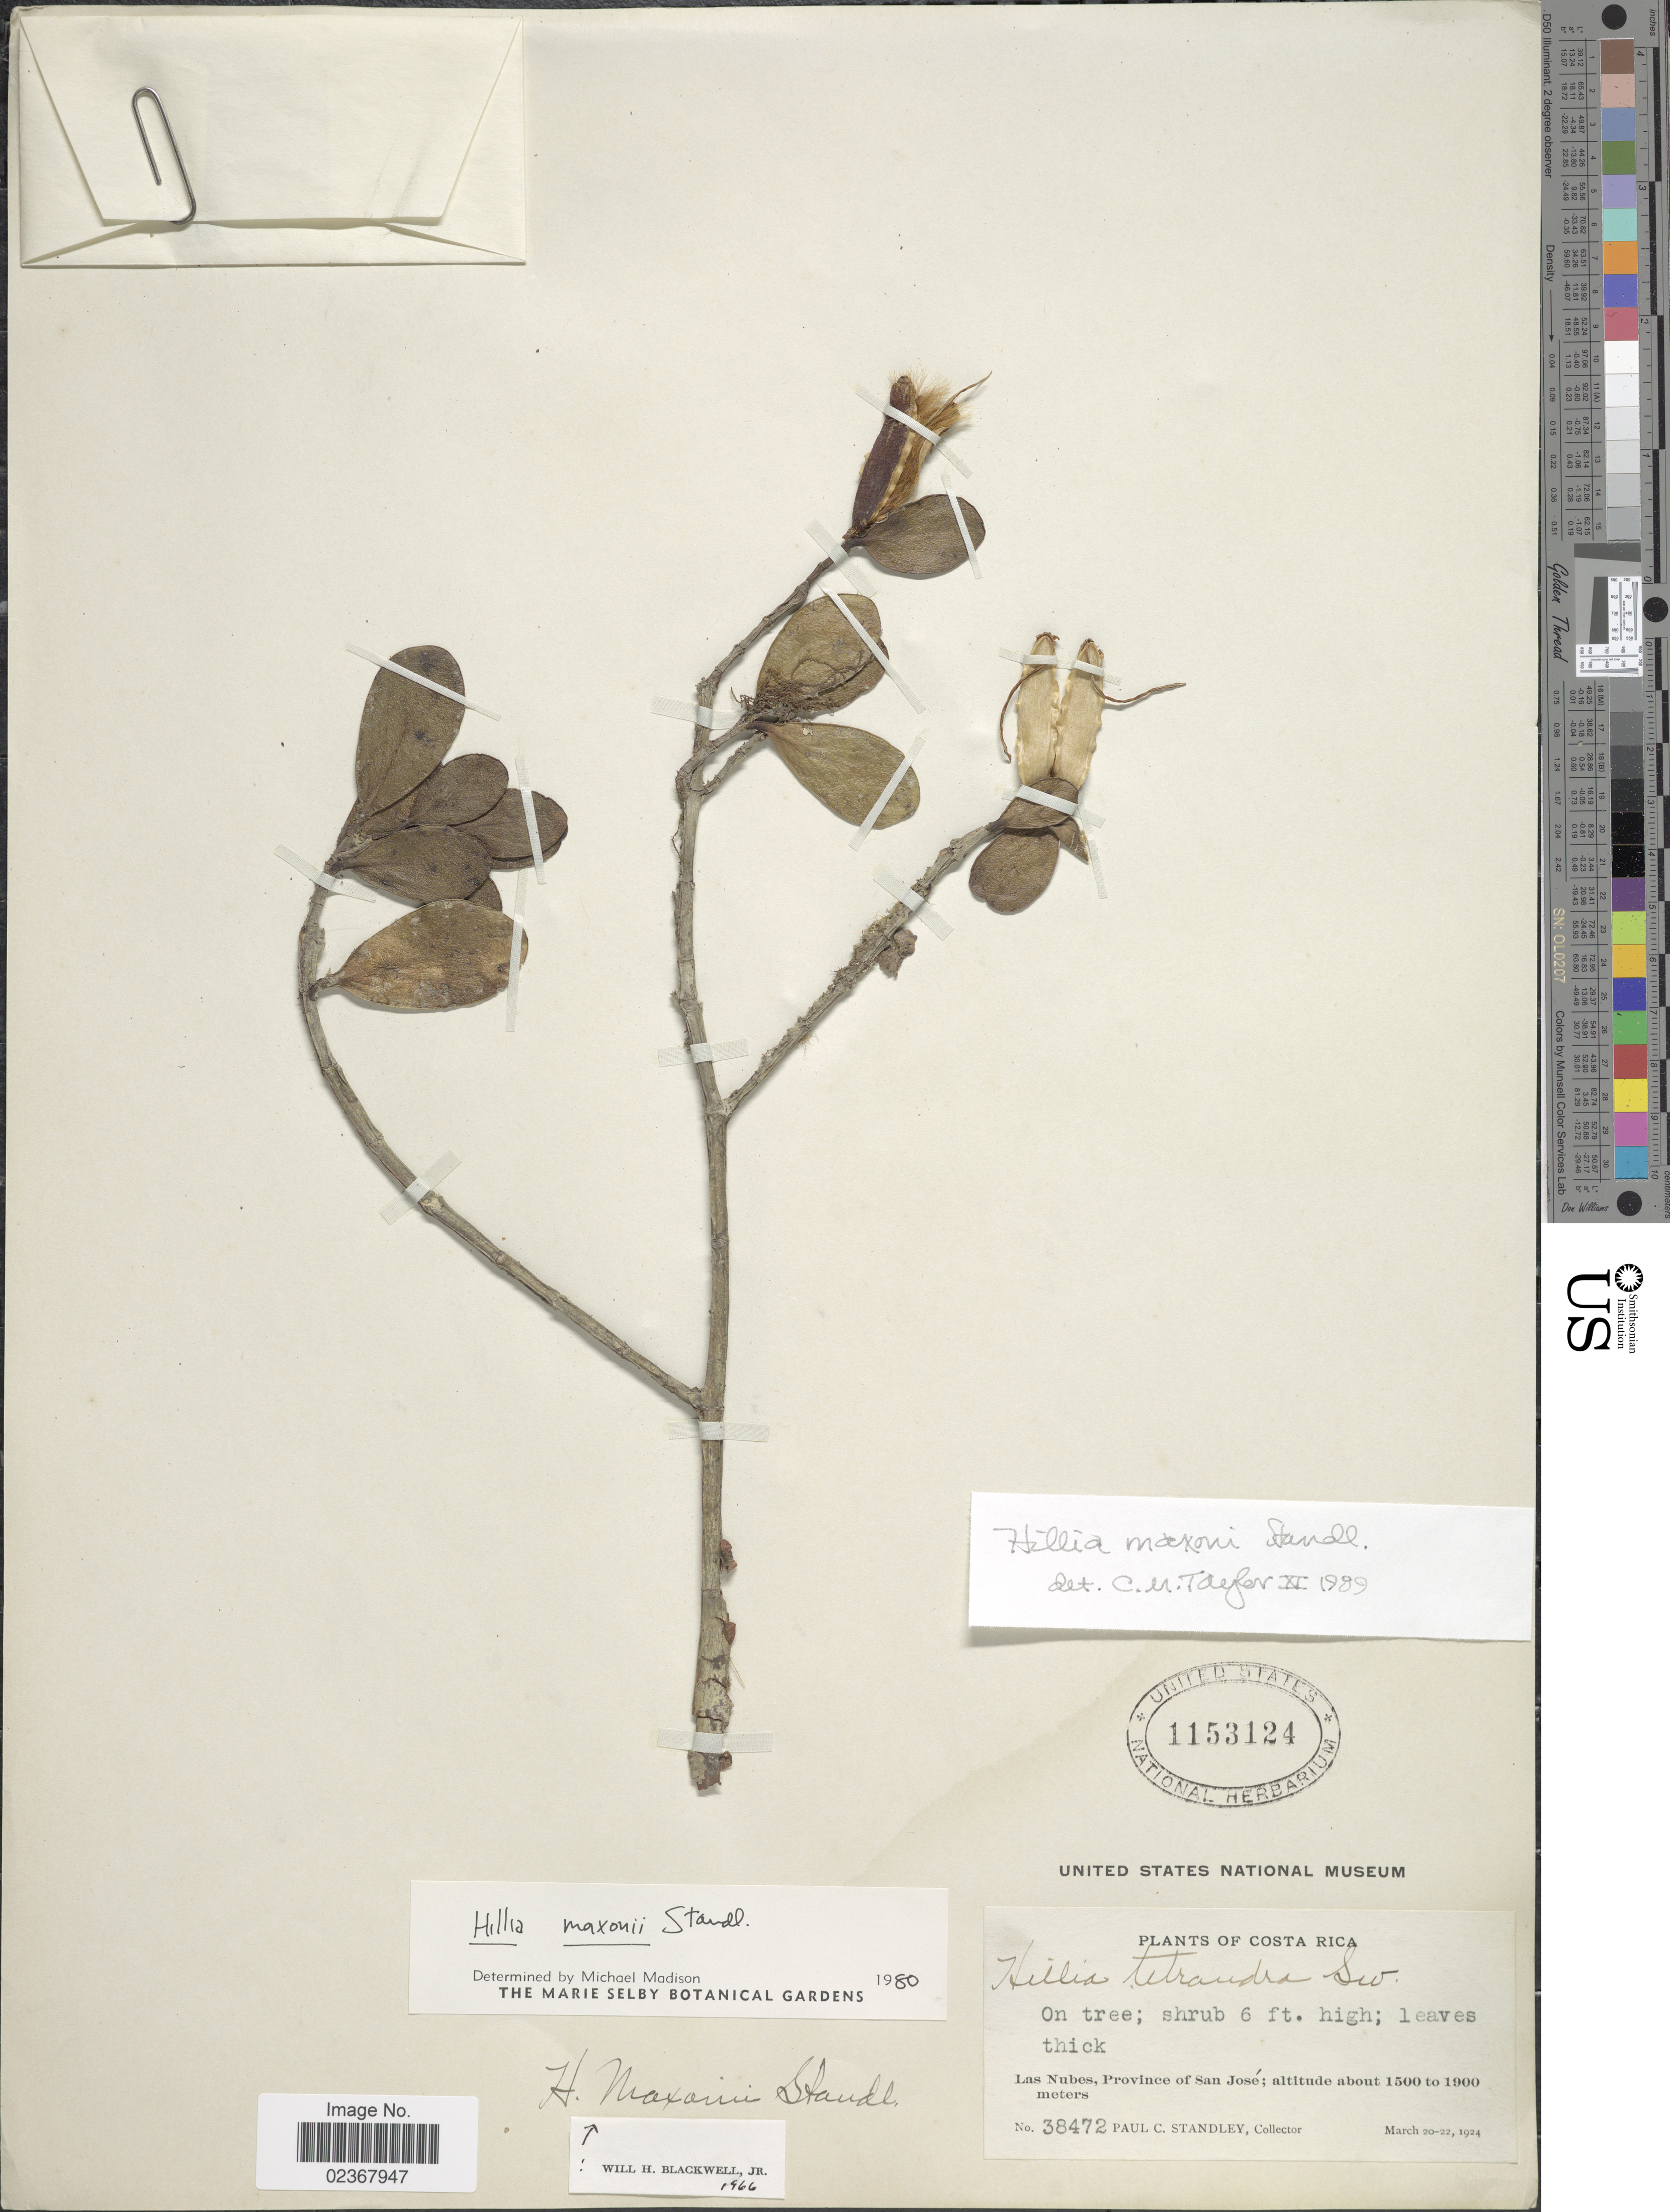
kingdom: Plantae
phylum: Tracheophyta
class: Magnoliopsida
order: Gentianales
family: Rubiaceae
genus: Hillia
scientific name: Hillia maxonii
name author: Standl.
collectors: P. C. Standley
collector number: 38472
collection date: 1924-03-20/1924-03-22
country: Costa Rica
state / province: San José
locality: Las Nubes, Province of San Jose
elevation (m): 1500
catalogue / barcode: US 1153124